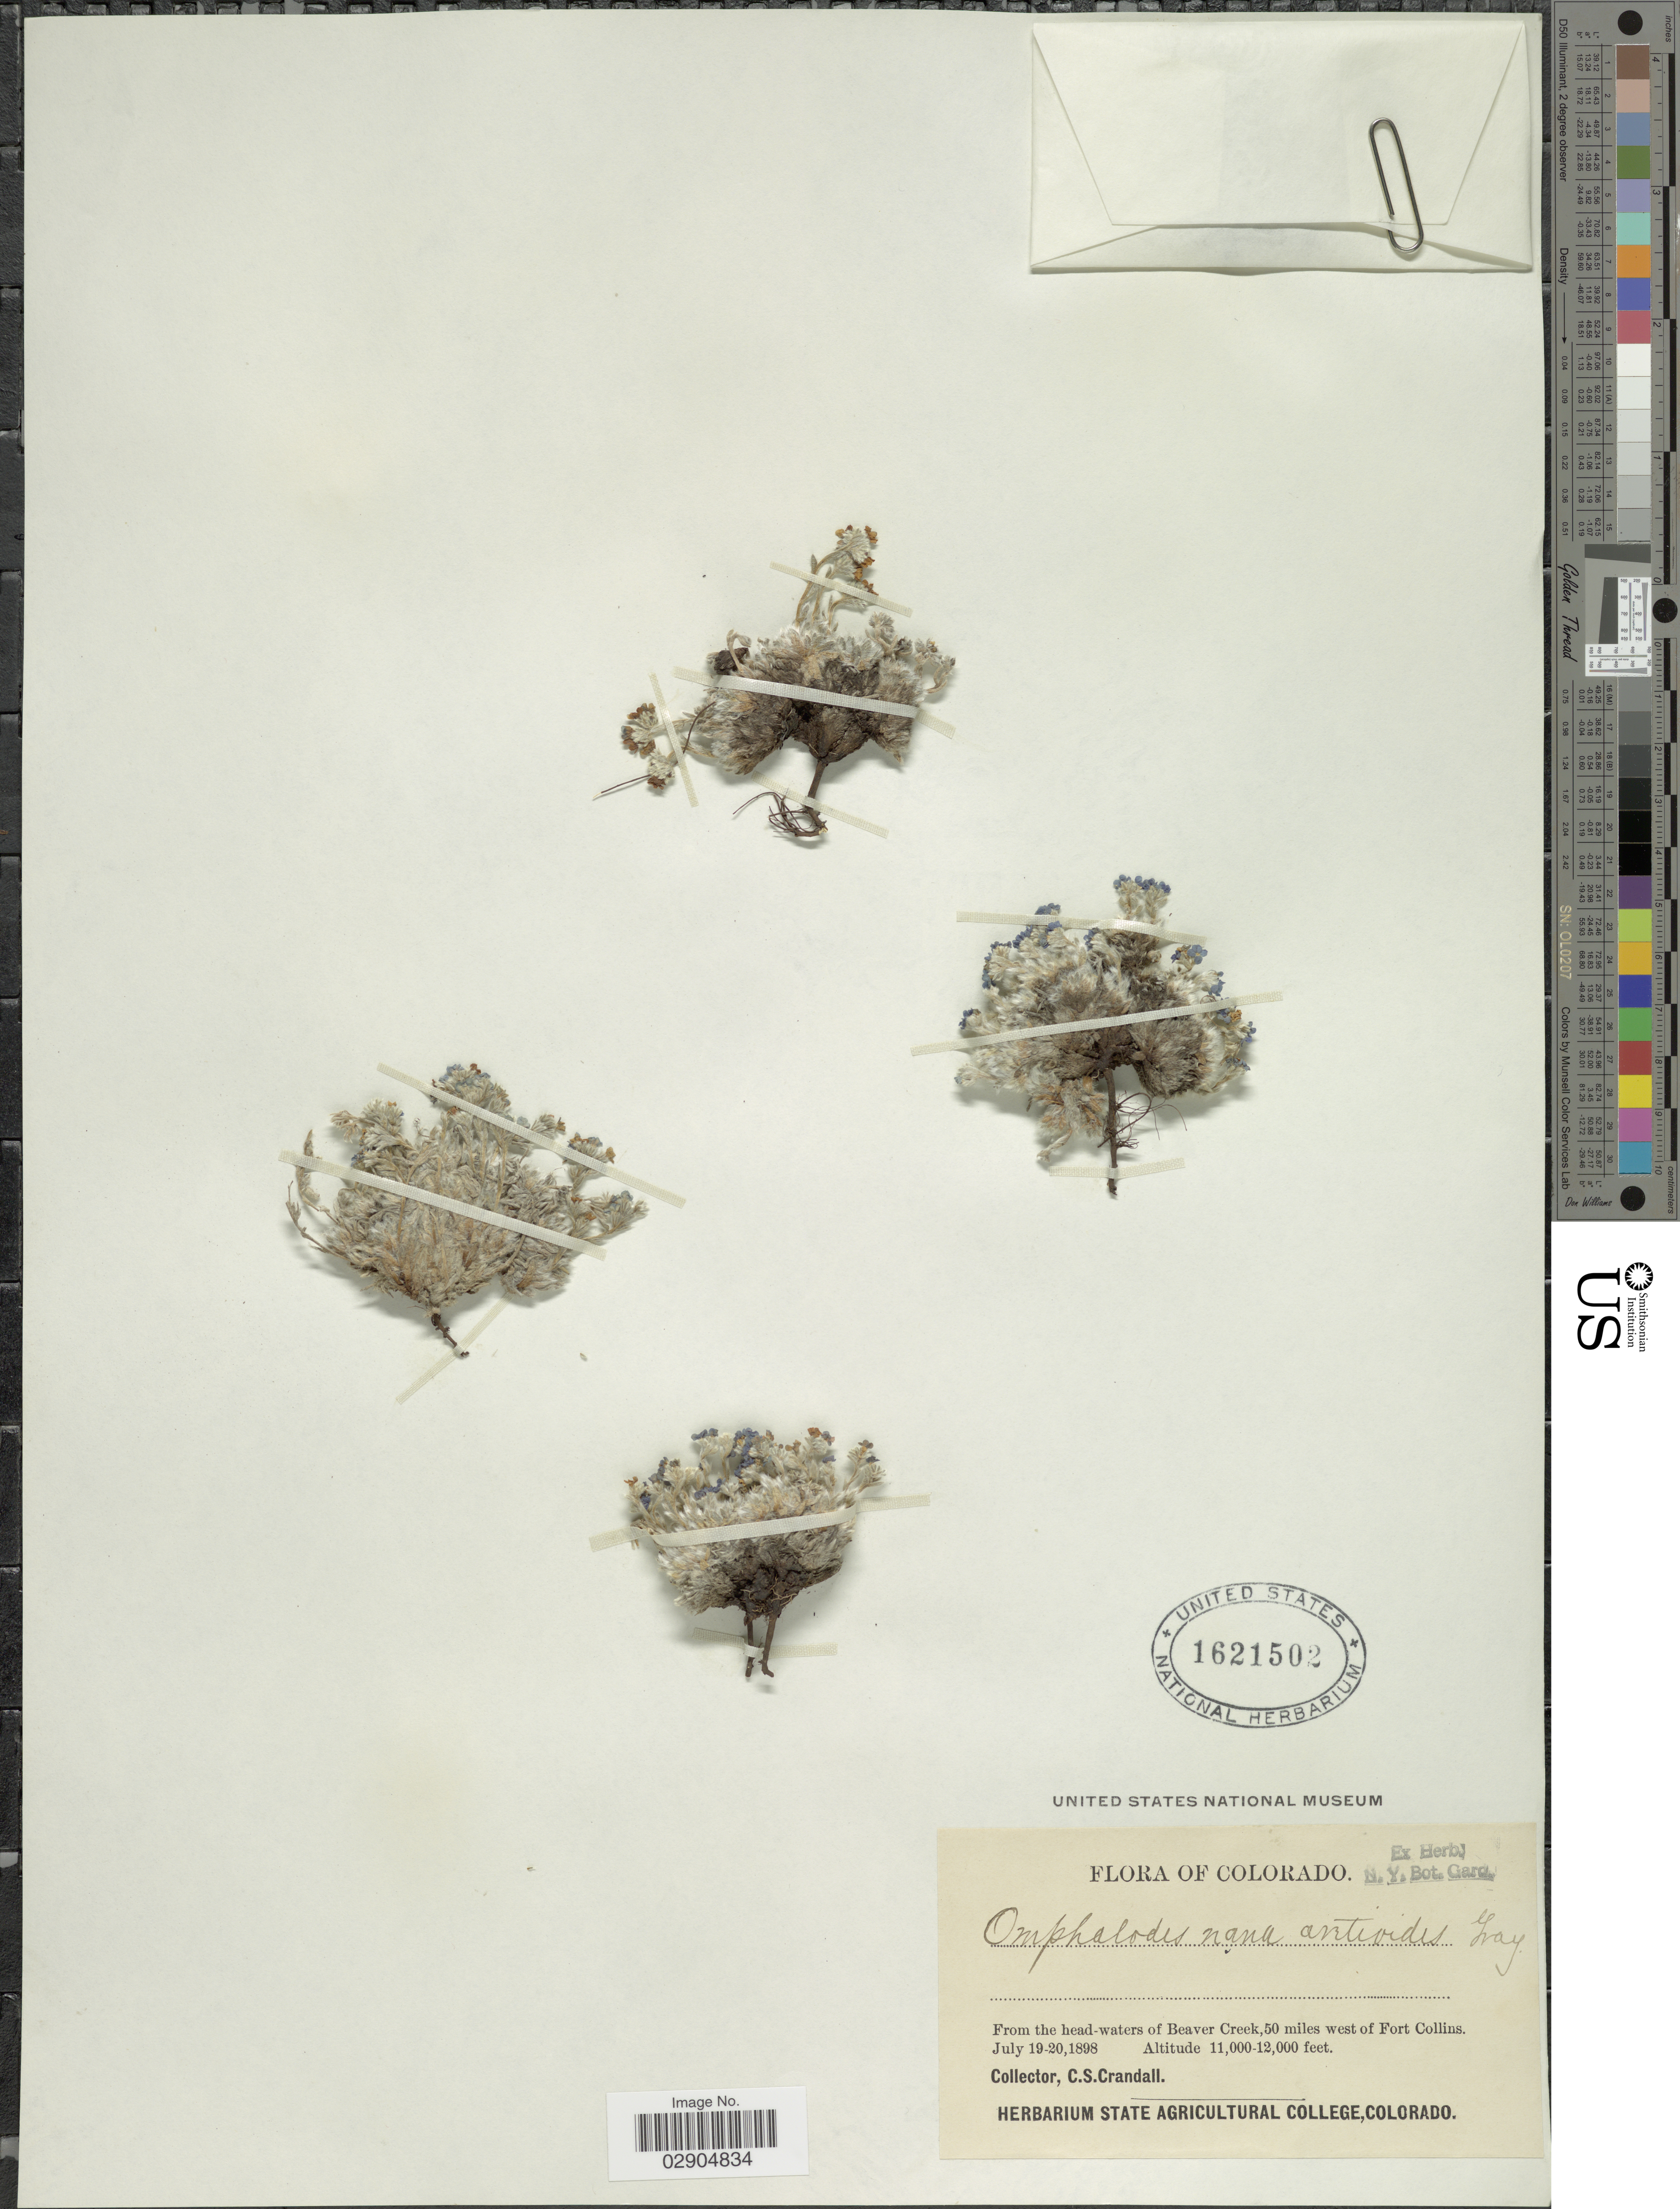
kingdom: Plantae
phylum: Tracheophyta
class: Magnoliopsida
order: Boraginales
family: Boraginaceae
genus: Eritrichium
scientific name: Eritrichium elongatum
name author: (Rydb.) W. Wight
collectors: C. Crandall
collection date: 1898-07-19/1898-07-20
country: United States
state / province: Colorado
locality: From the head-waters of Beaver Creek, 50 miles west of Fort Collins.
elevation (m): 3353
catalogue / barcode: US 1621502